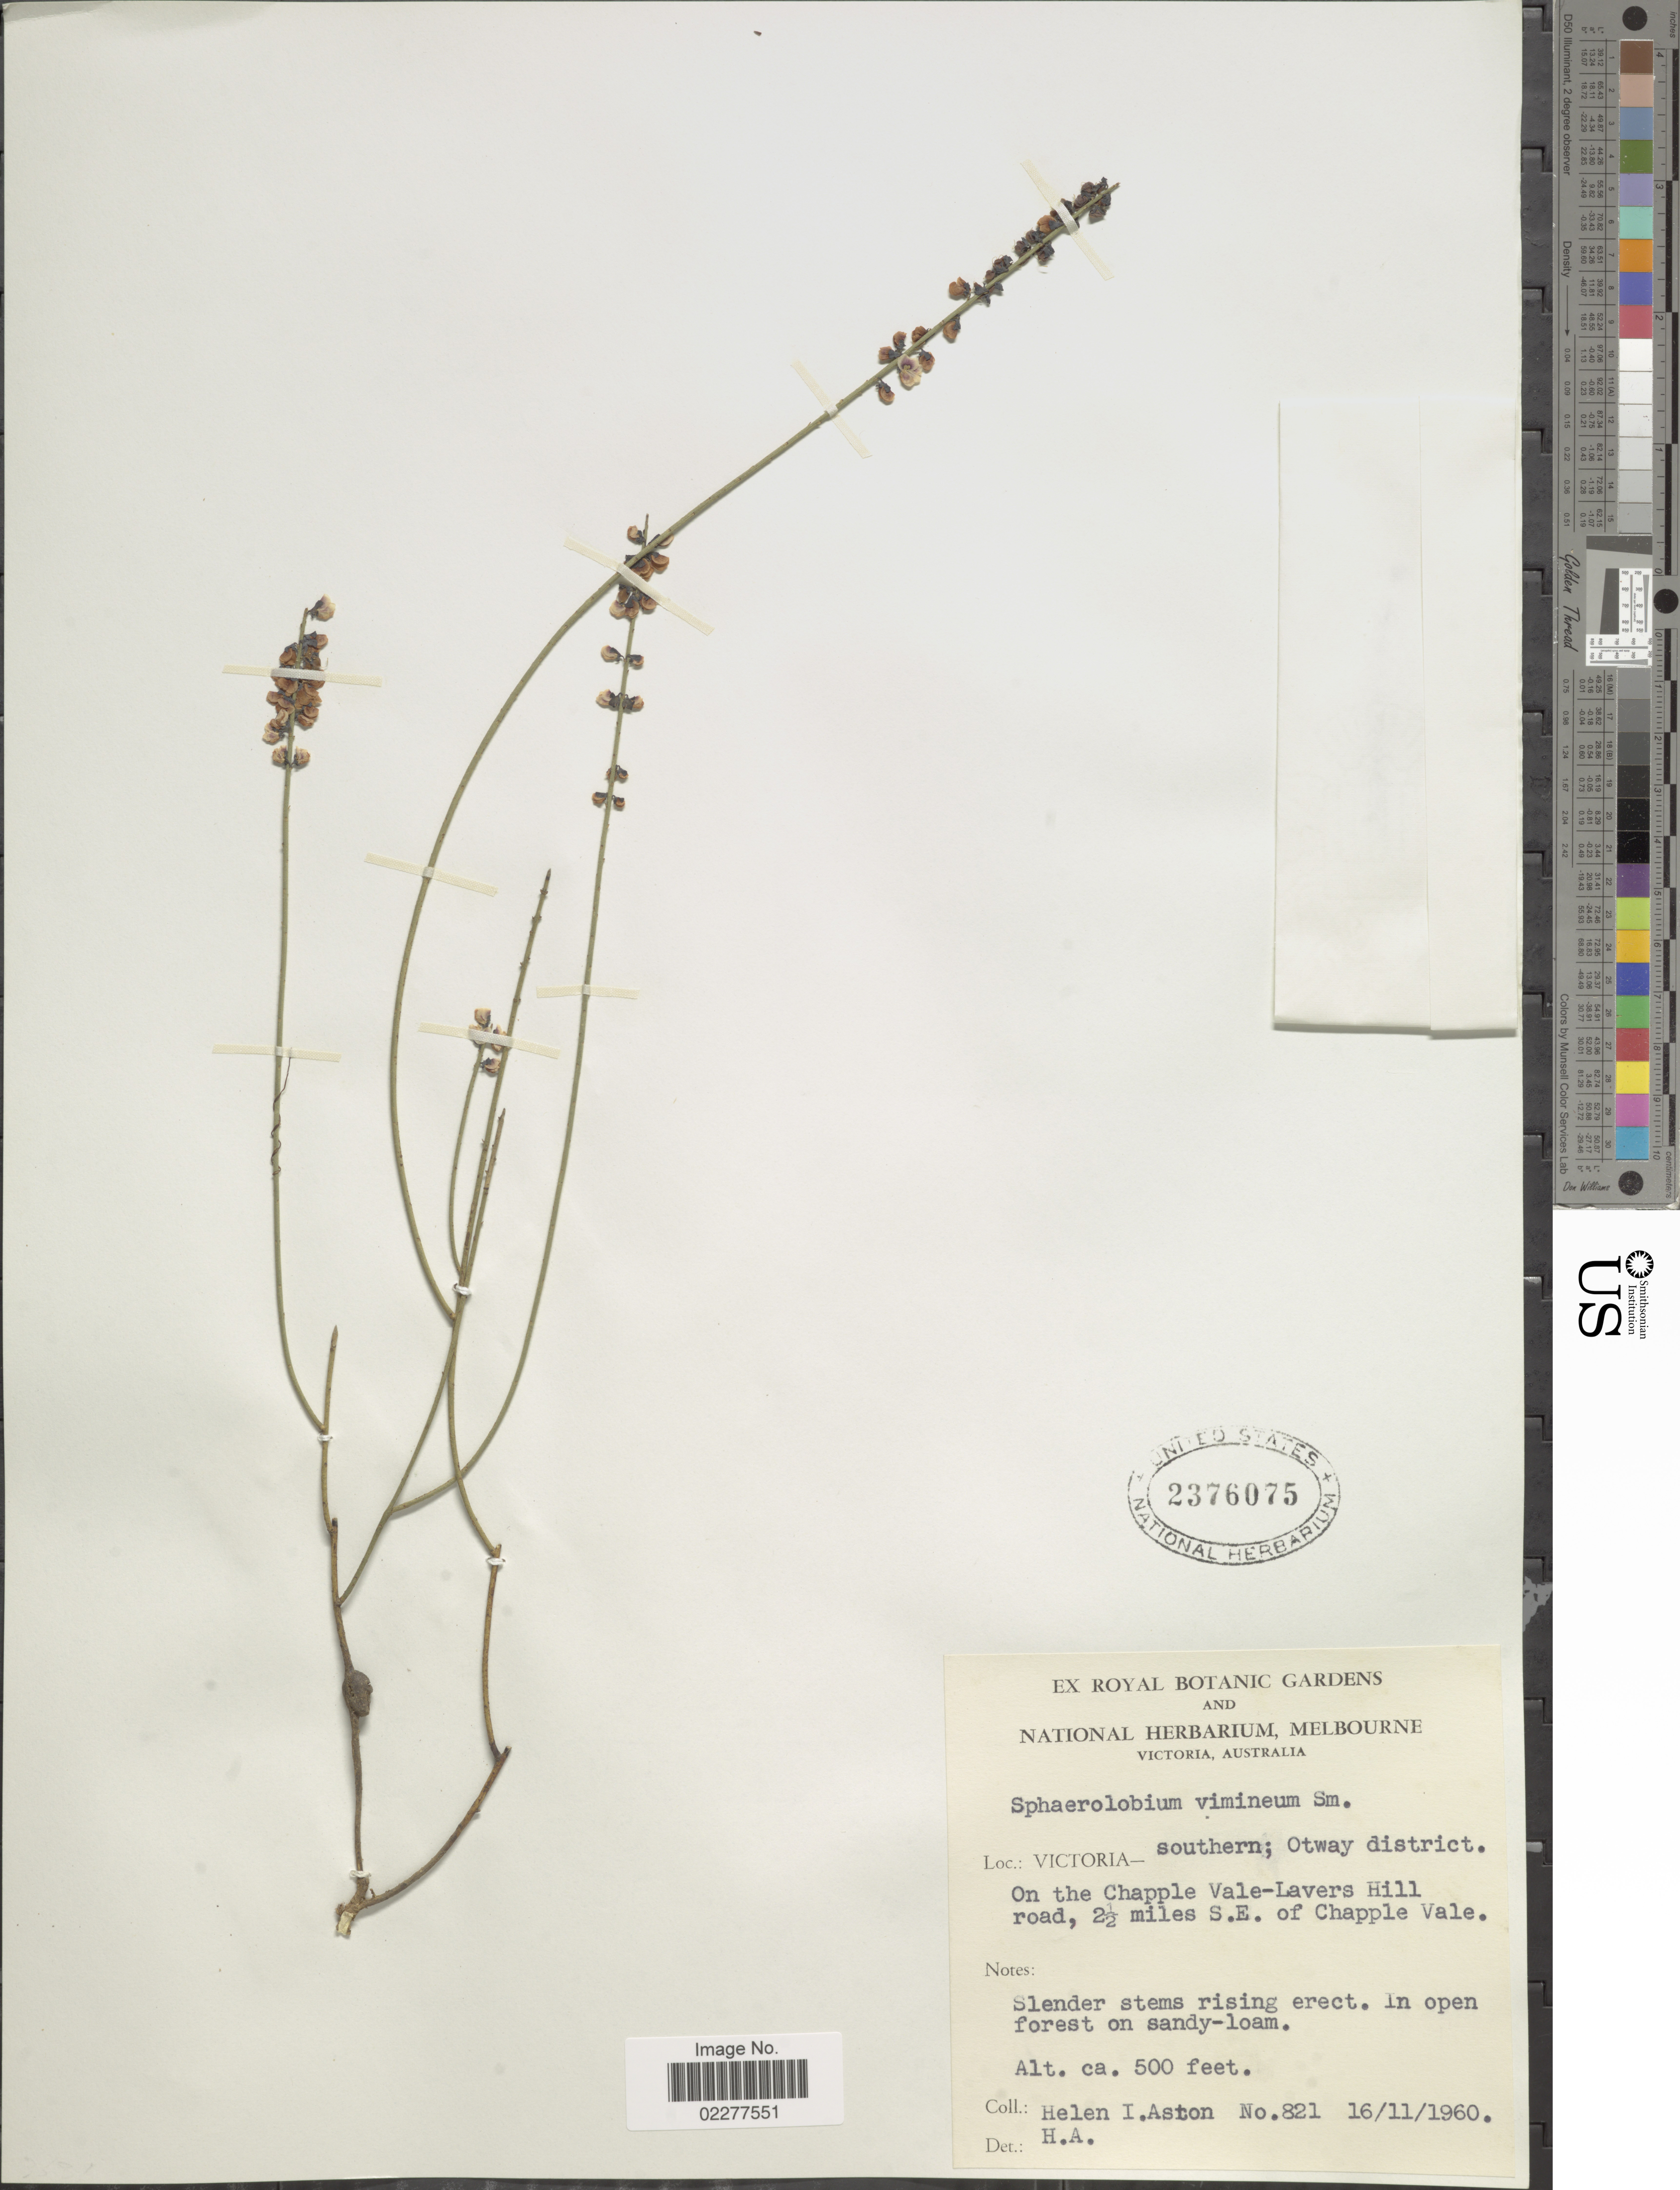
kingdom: Plantae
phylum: Tracheophyta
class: Magnoliopsida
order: Fabales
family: Fabaceae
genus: Sphaerolobium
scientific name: Sphaerolobium vimineum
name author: Sm.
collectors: H. I. Aston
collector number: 821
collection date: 1960-11-16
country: Australia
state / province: Victoria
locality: Victoria - southern; Otway district. On the Chapple Vale-Lavers Hill road, 2½ miles S.E. of Chapple Vale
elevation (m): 152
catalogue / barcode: US 2376075